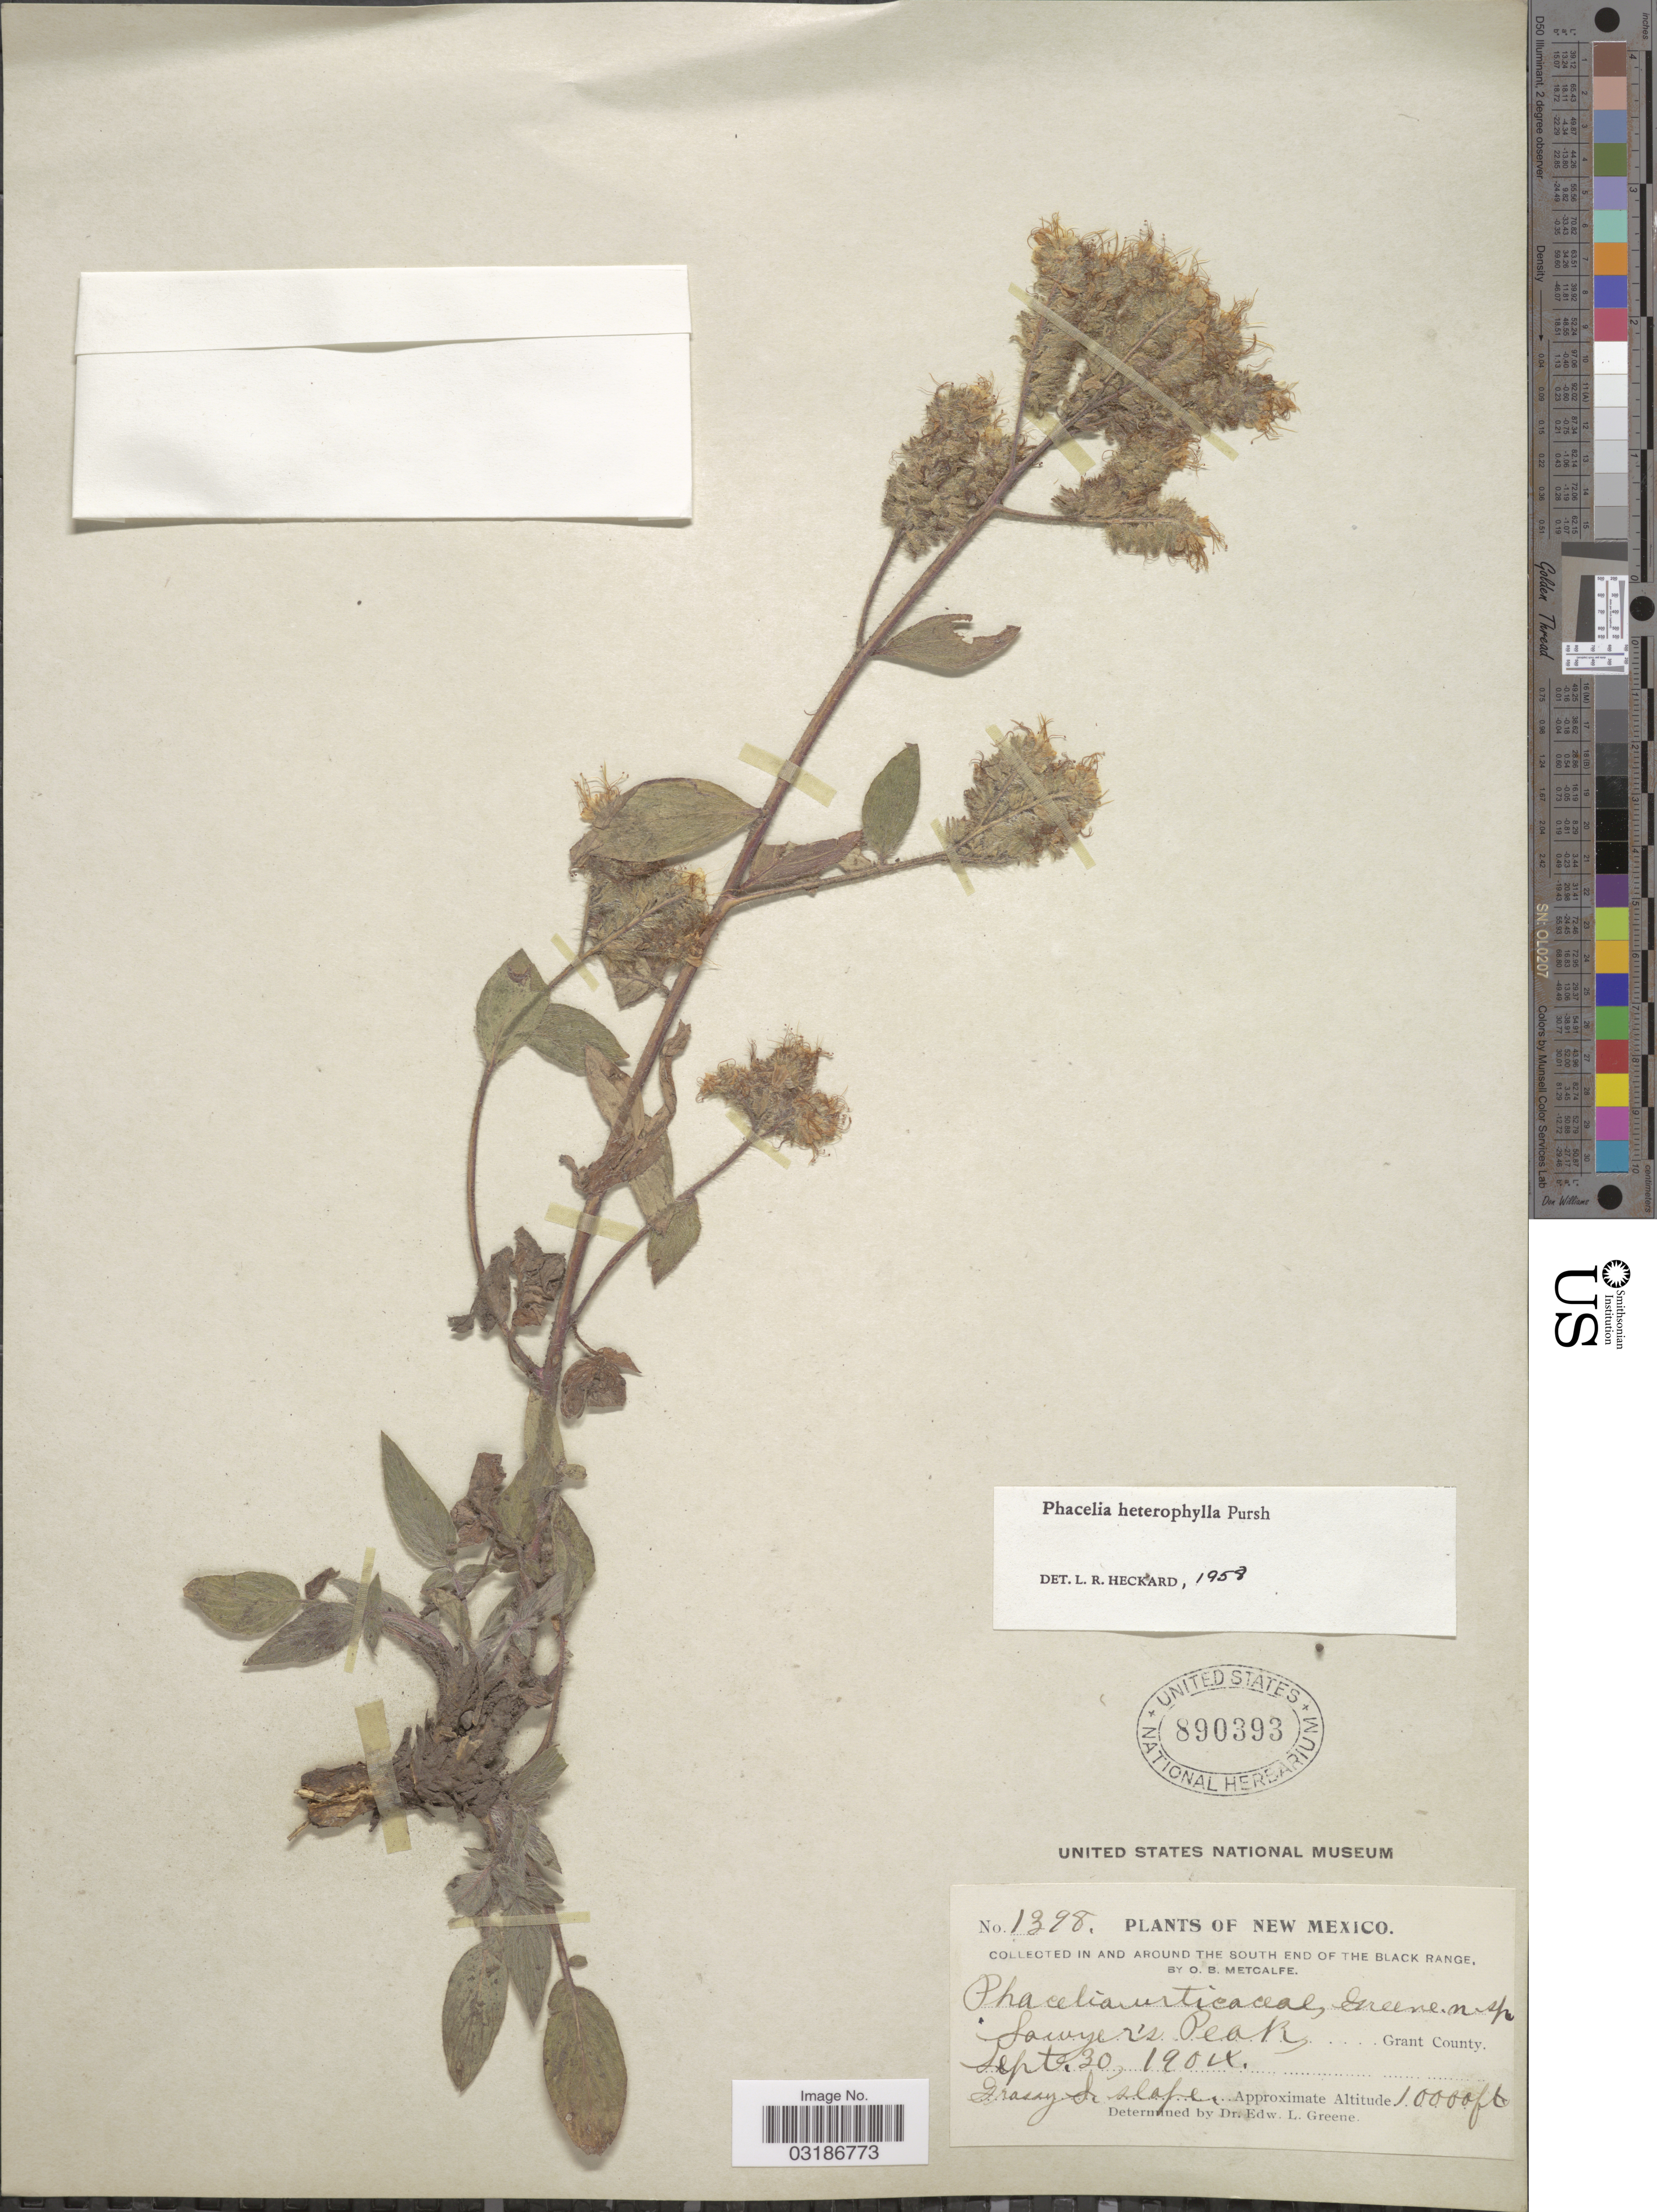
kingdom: Plantae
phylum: Tracheophyta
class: Magnoliopsida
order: Boraginales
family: Hydrophyllaceae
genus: Phacelia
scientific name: Phacelia heterophylla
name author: Pursh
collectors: O. B. Metcalfe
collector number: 1398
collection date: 1904-09-30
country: United States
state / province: New Mexico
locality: Collected in and around the South End of the Black Range. Sawyer's Peak, Grant County.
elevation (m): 3048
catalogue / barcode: US 890393